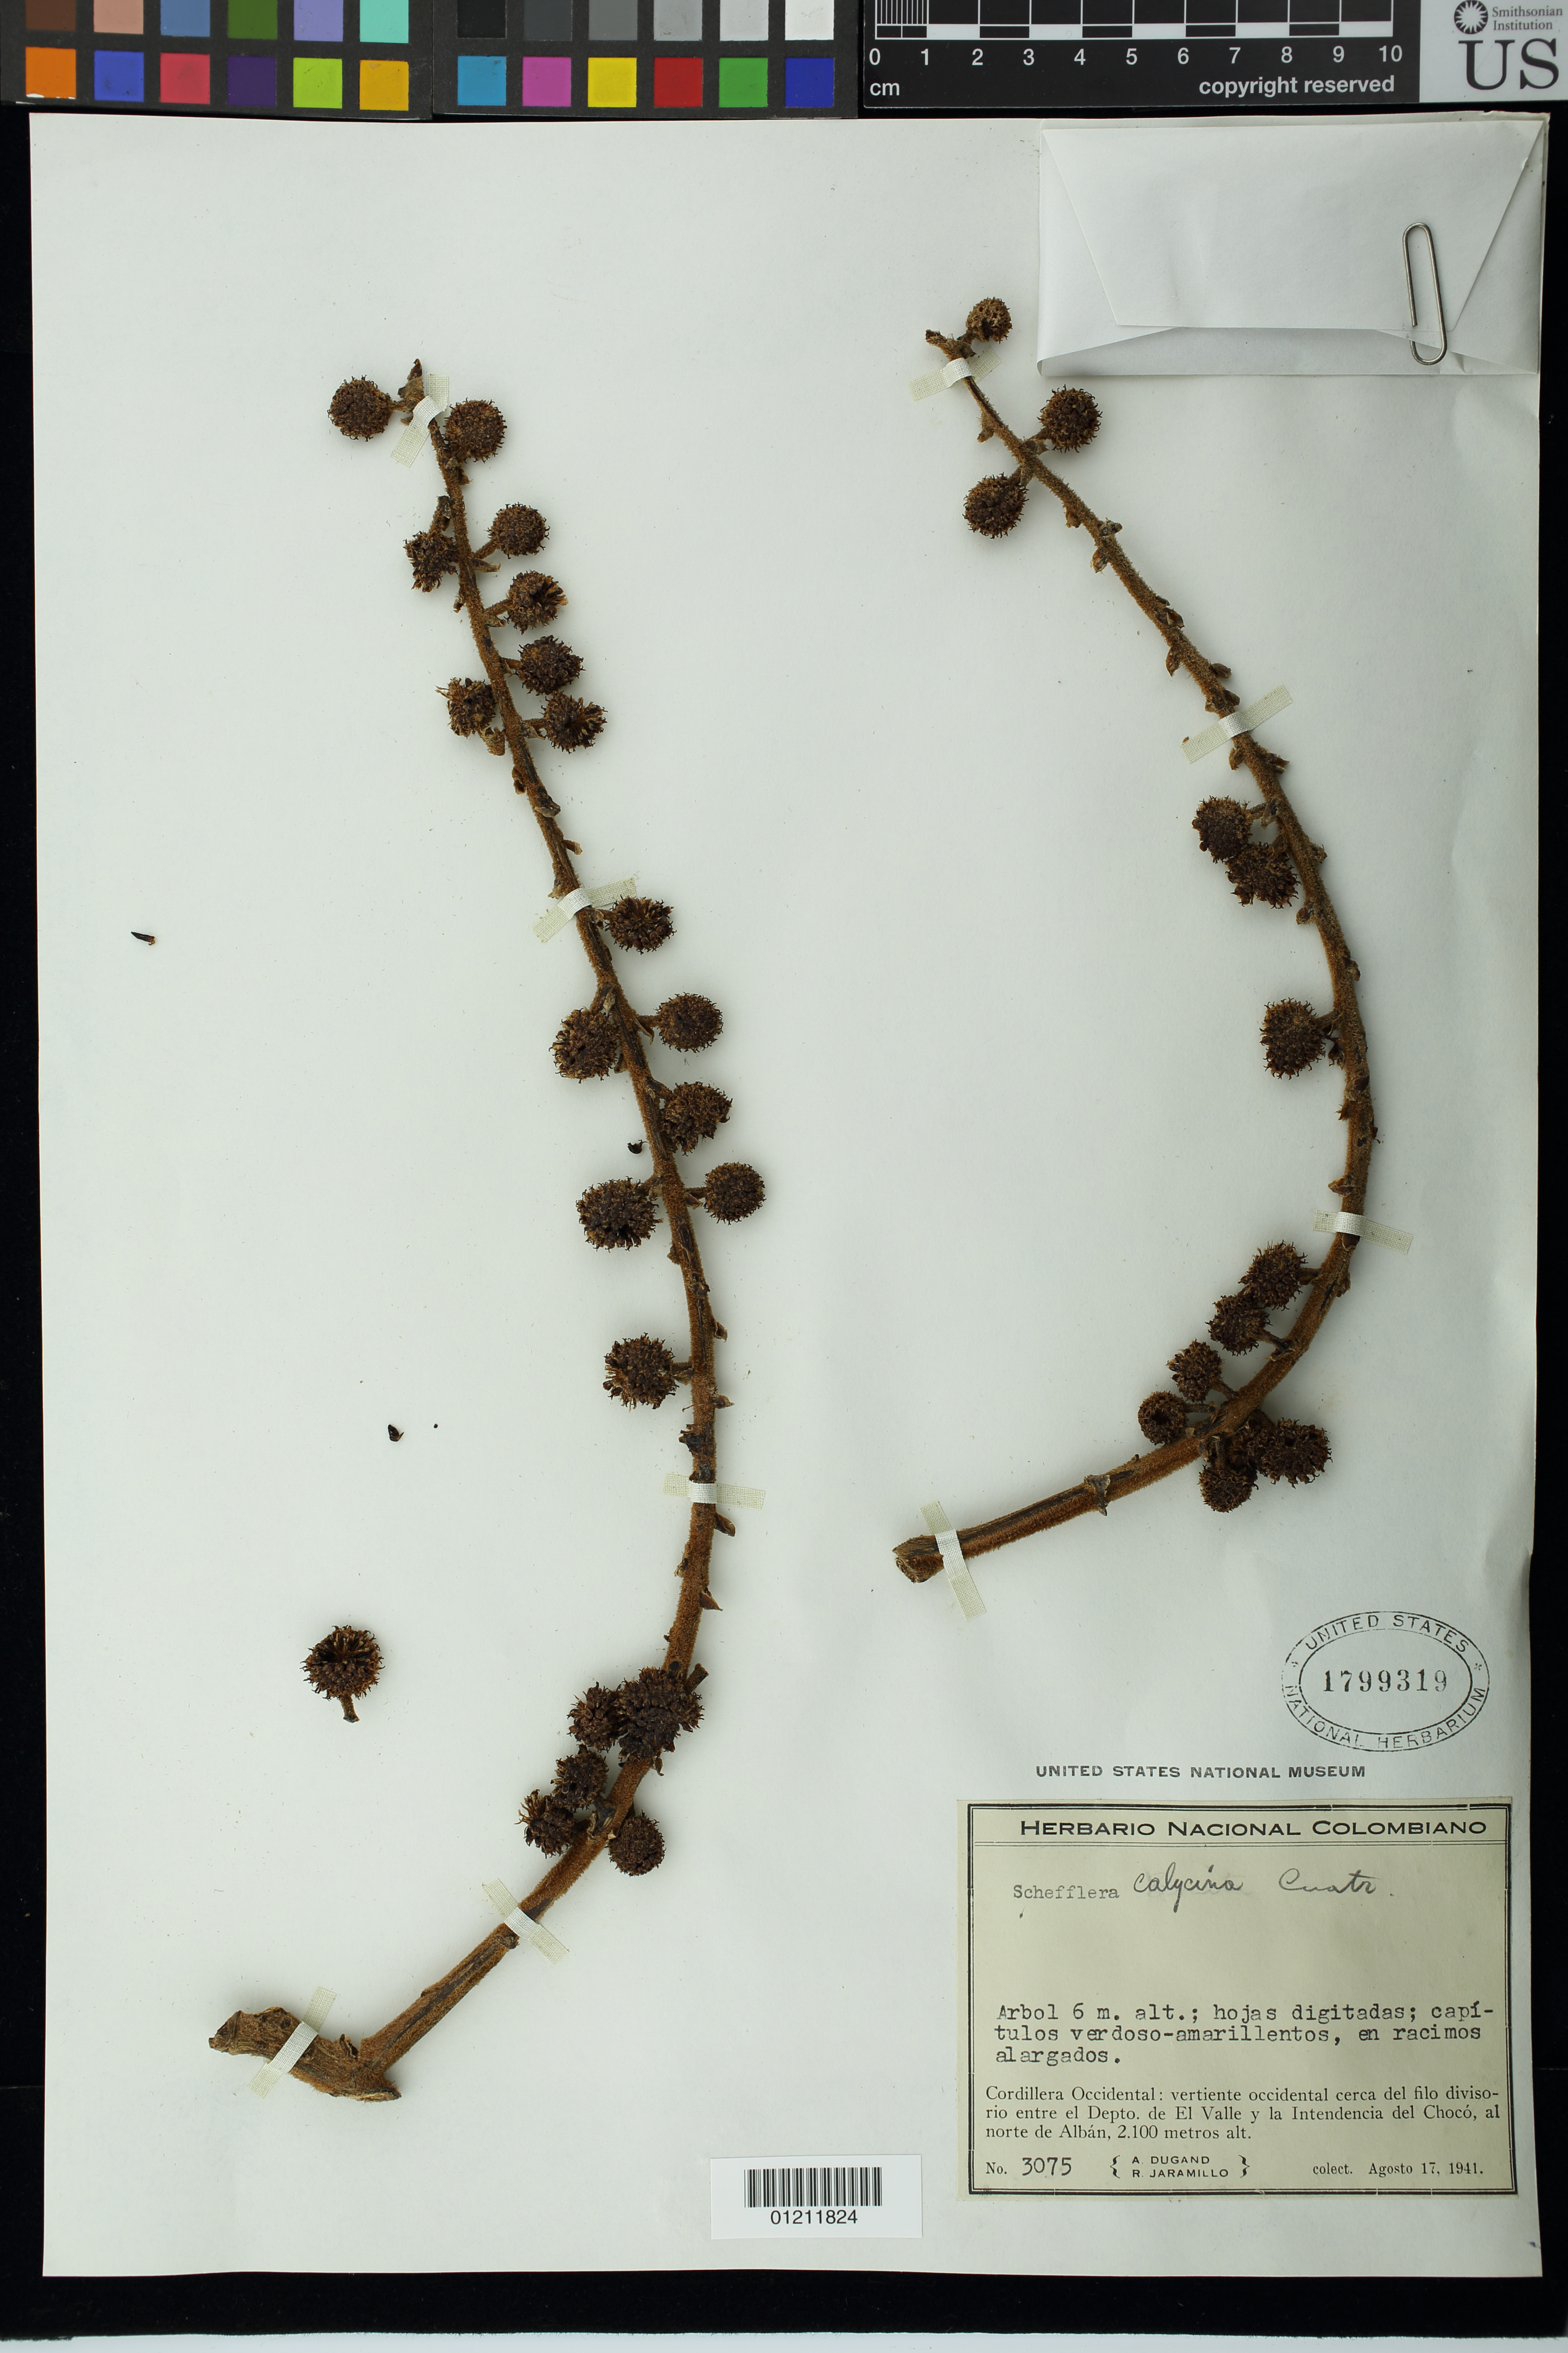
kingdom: Plantae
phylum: Tracheophyta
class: Magnoliopsida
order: Apiales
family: Araliaceae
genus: Schefflera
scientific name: Schefflera calycina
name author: Cuatrec.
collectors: A. Dugand & R. Jaramillo M.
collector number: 3075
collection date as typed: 17 Aug 1941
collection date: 1941-08-17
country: Colombia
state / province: Valle del Cauca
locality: Cordillera Occidental: vertiente occidental cerca del filo divisorio entre el Depto. de El Valle y la Intendencia del Choco, al norte de Alban.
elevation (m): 2100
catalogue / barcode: US 1799319